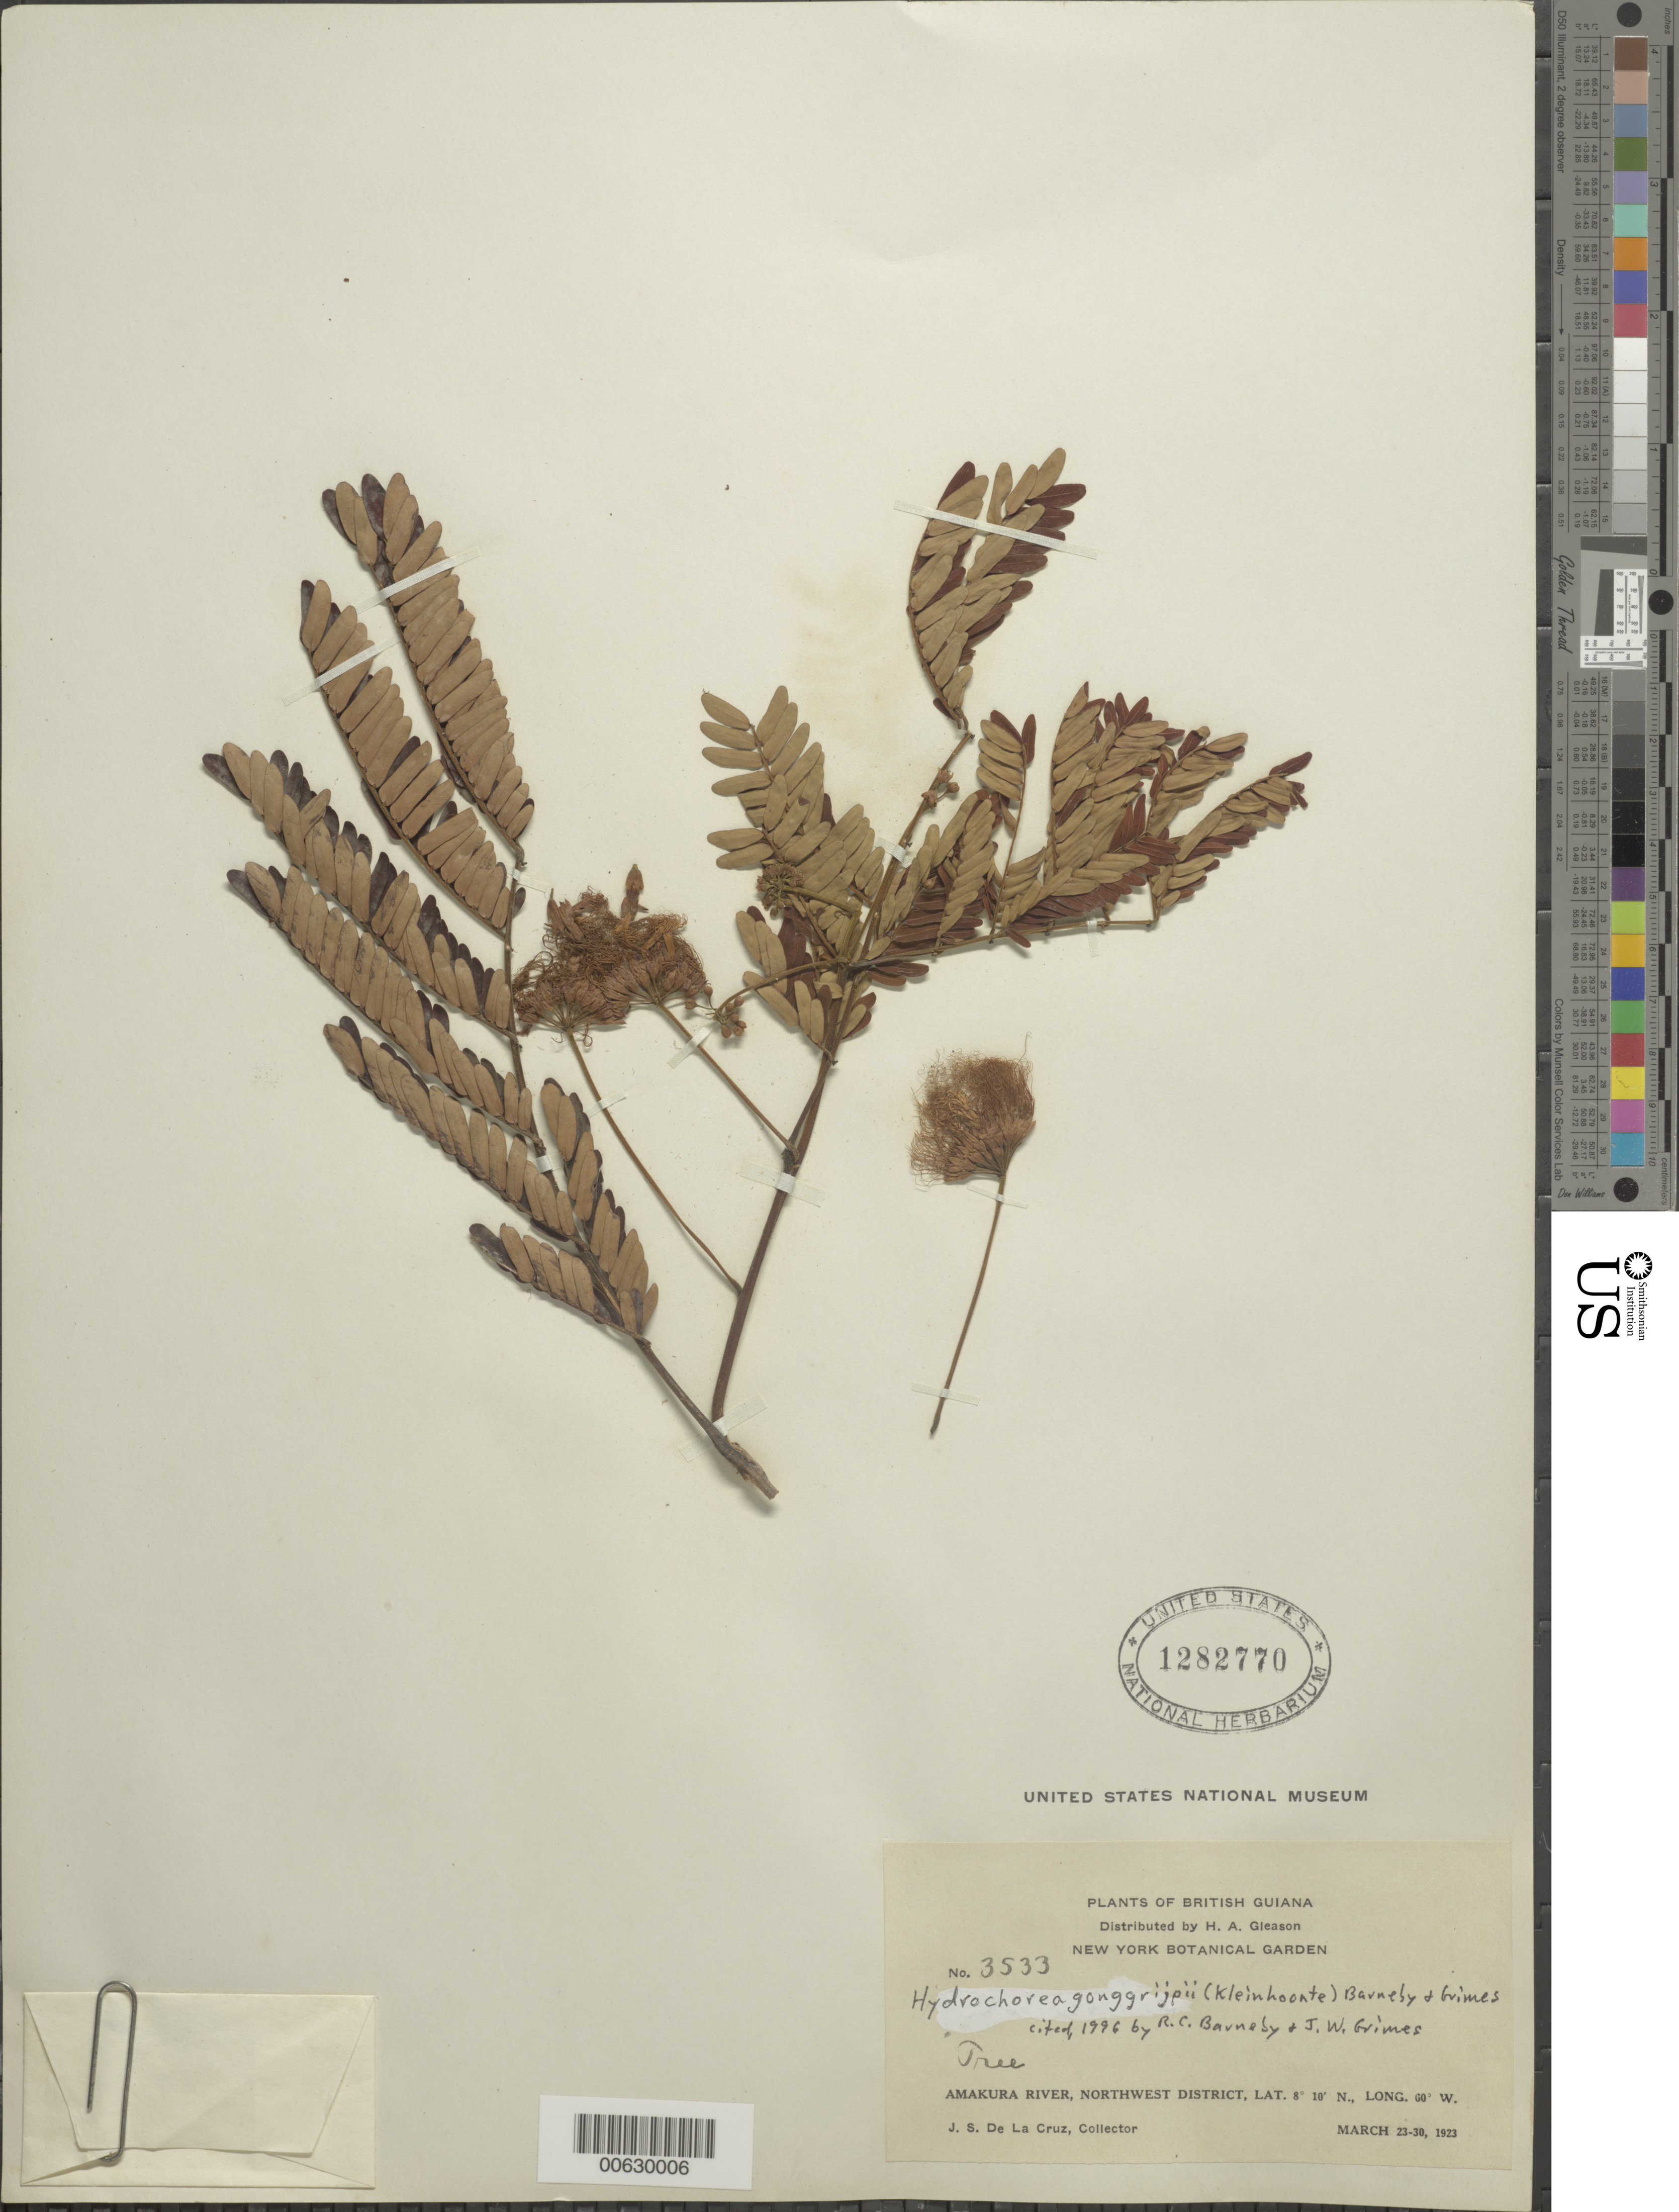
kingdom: Plantae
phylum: Tracheophyta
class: Magnoliopsida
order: Fabales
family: Fabaceae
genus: Hydrochorea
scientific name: Hydrochorea gonggrijpii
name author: (Kleinhoonte) Barneby & J.W. Grimes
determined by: Barneby, R. C.; Grimes, J. W.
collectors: J. S. de la Cruz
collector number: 3533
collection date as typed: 23-Mar-23 to 30-Mar-23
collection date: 1923-03-23/1923-03-30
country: Guyana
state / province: Barima-Waini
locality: Amakura R., NW District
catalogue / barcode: US 1282770